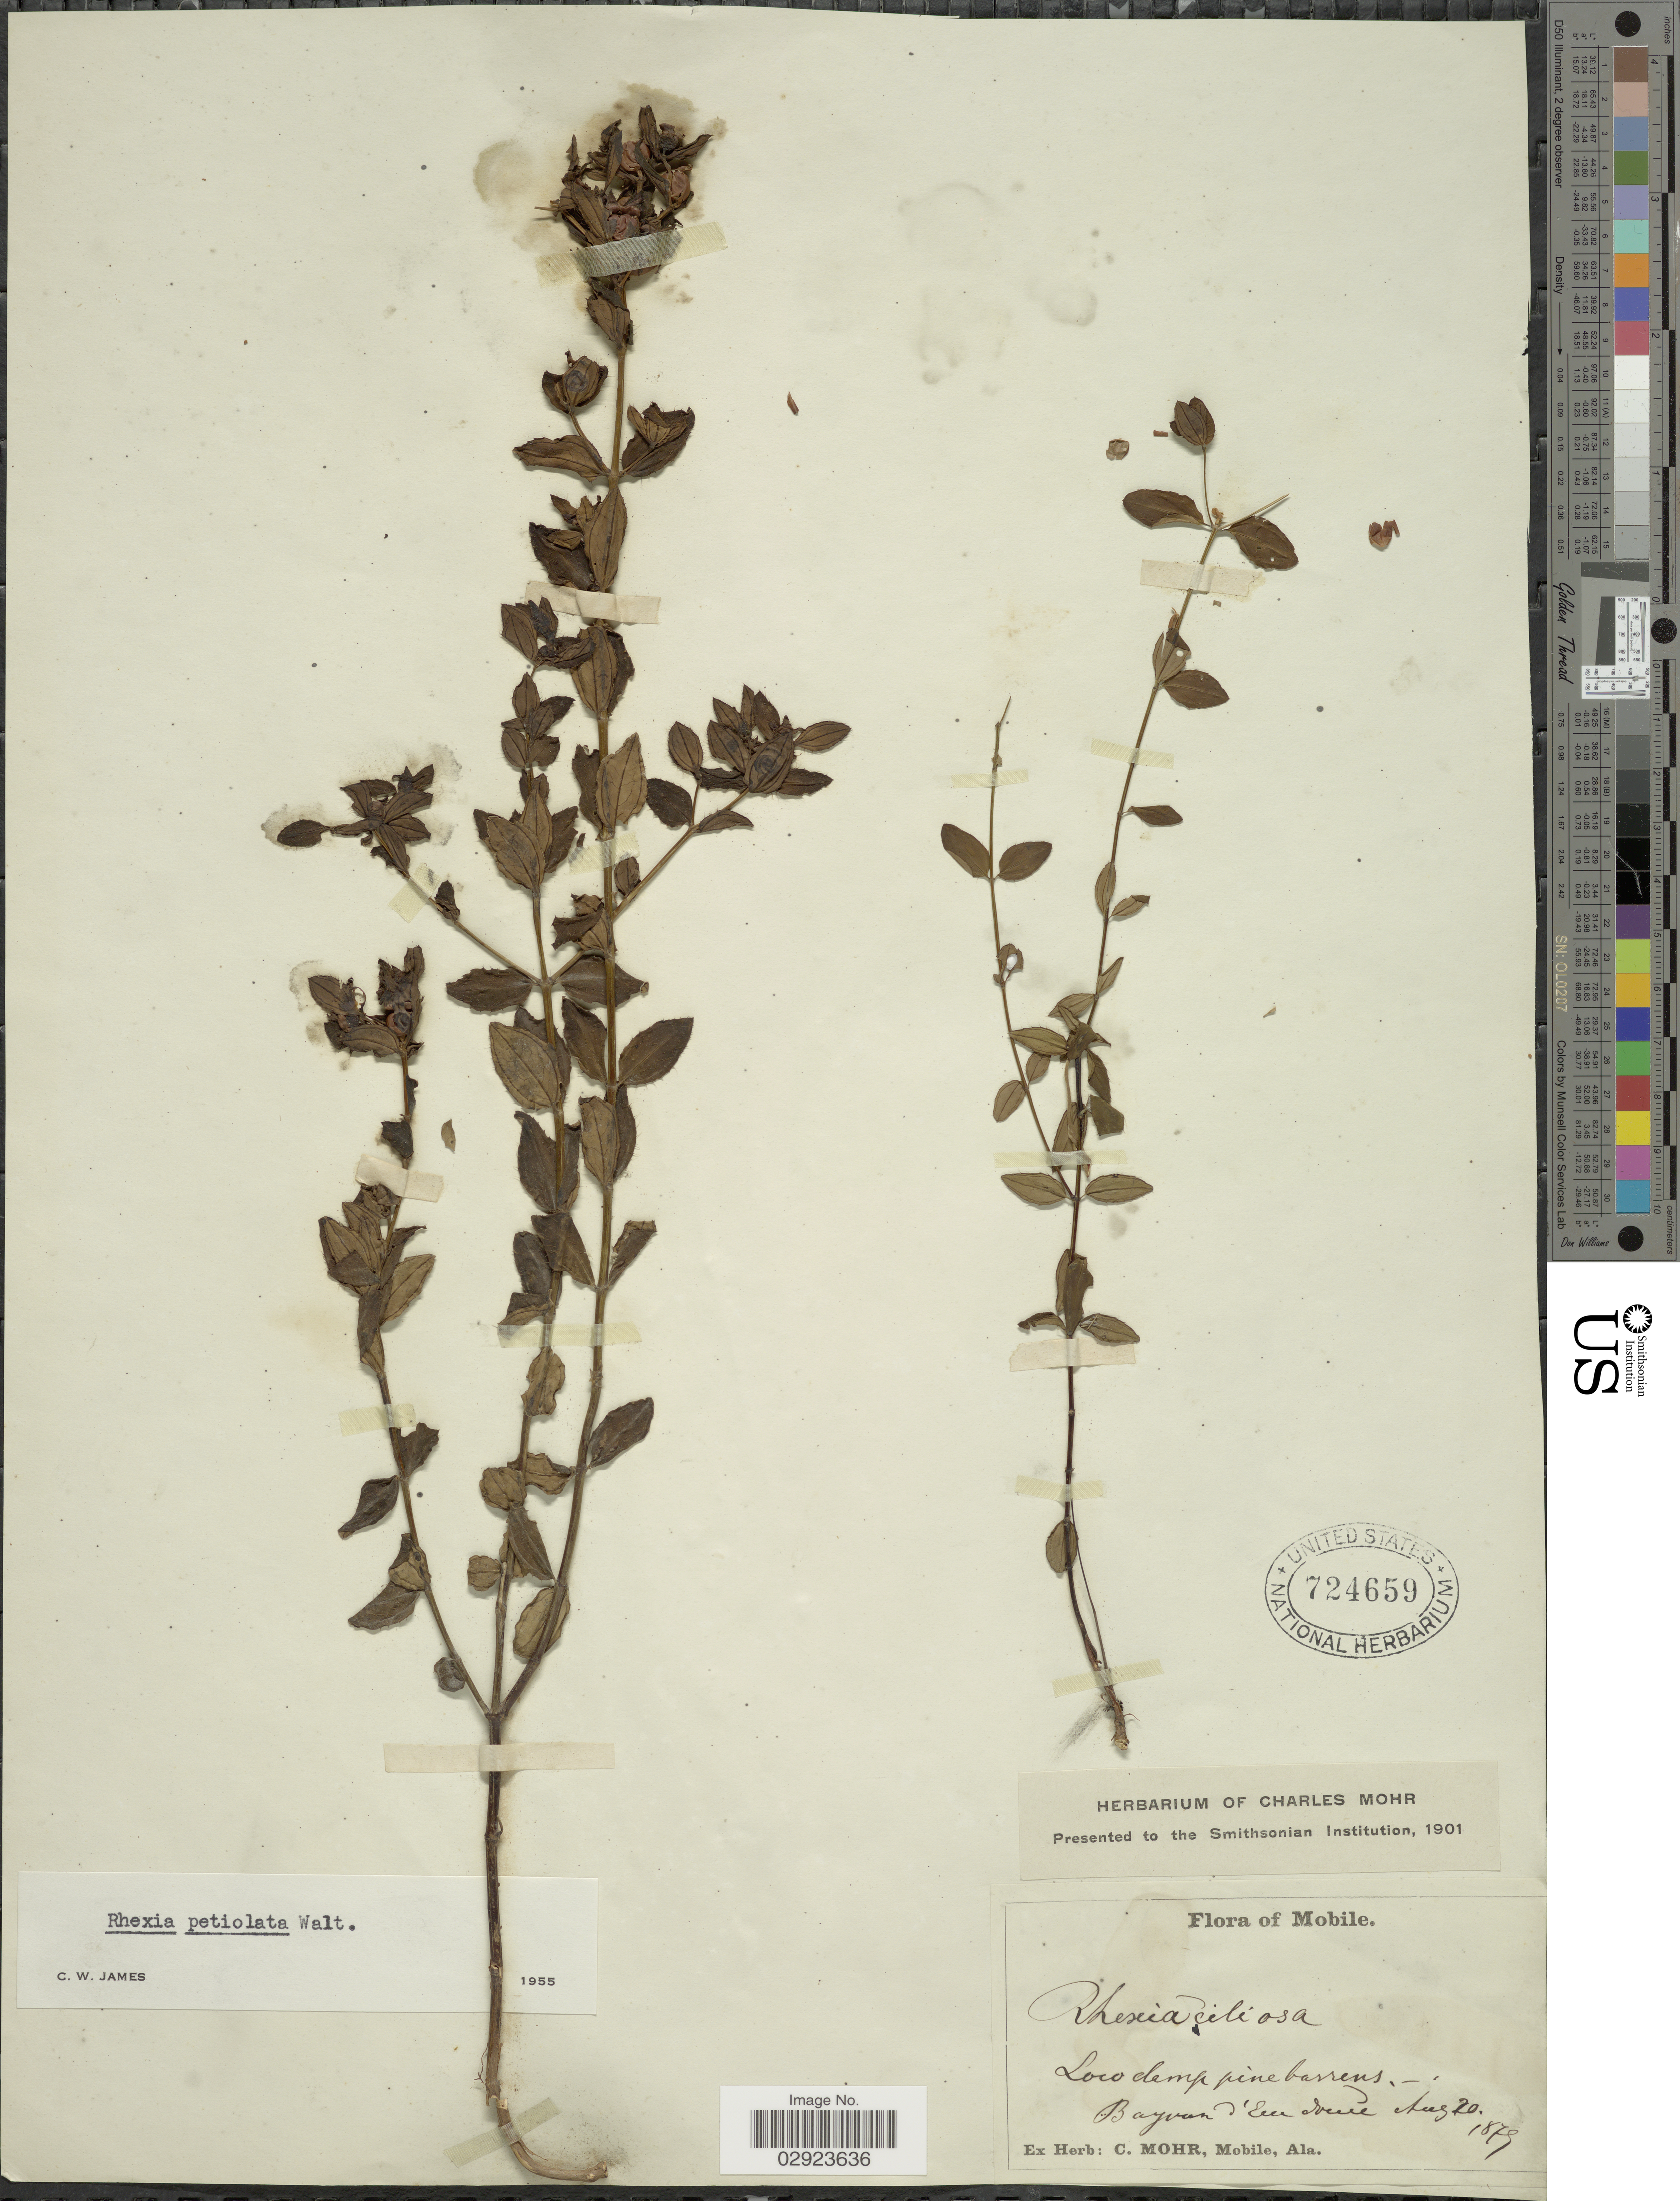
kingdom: Plantae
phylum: Tracheophyta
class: Magnoliopsida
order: Myrtales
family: Melastomataceae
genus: Rhexia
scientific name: Rhexia petiolata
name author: Walter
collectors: ex herb. Charles Mohr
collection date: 1879-08-20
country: United States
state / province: Alabama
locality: Bayvan d'Eau douce Mobile.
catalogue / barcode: US 724659